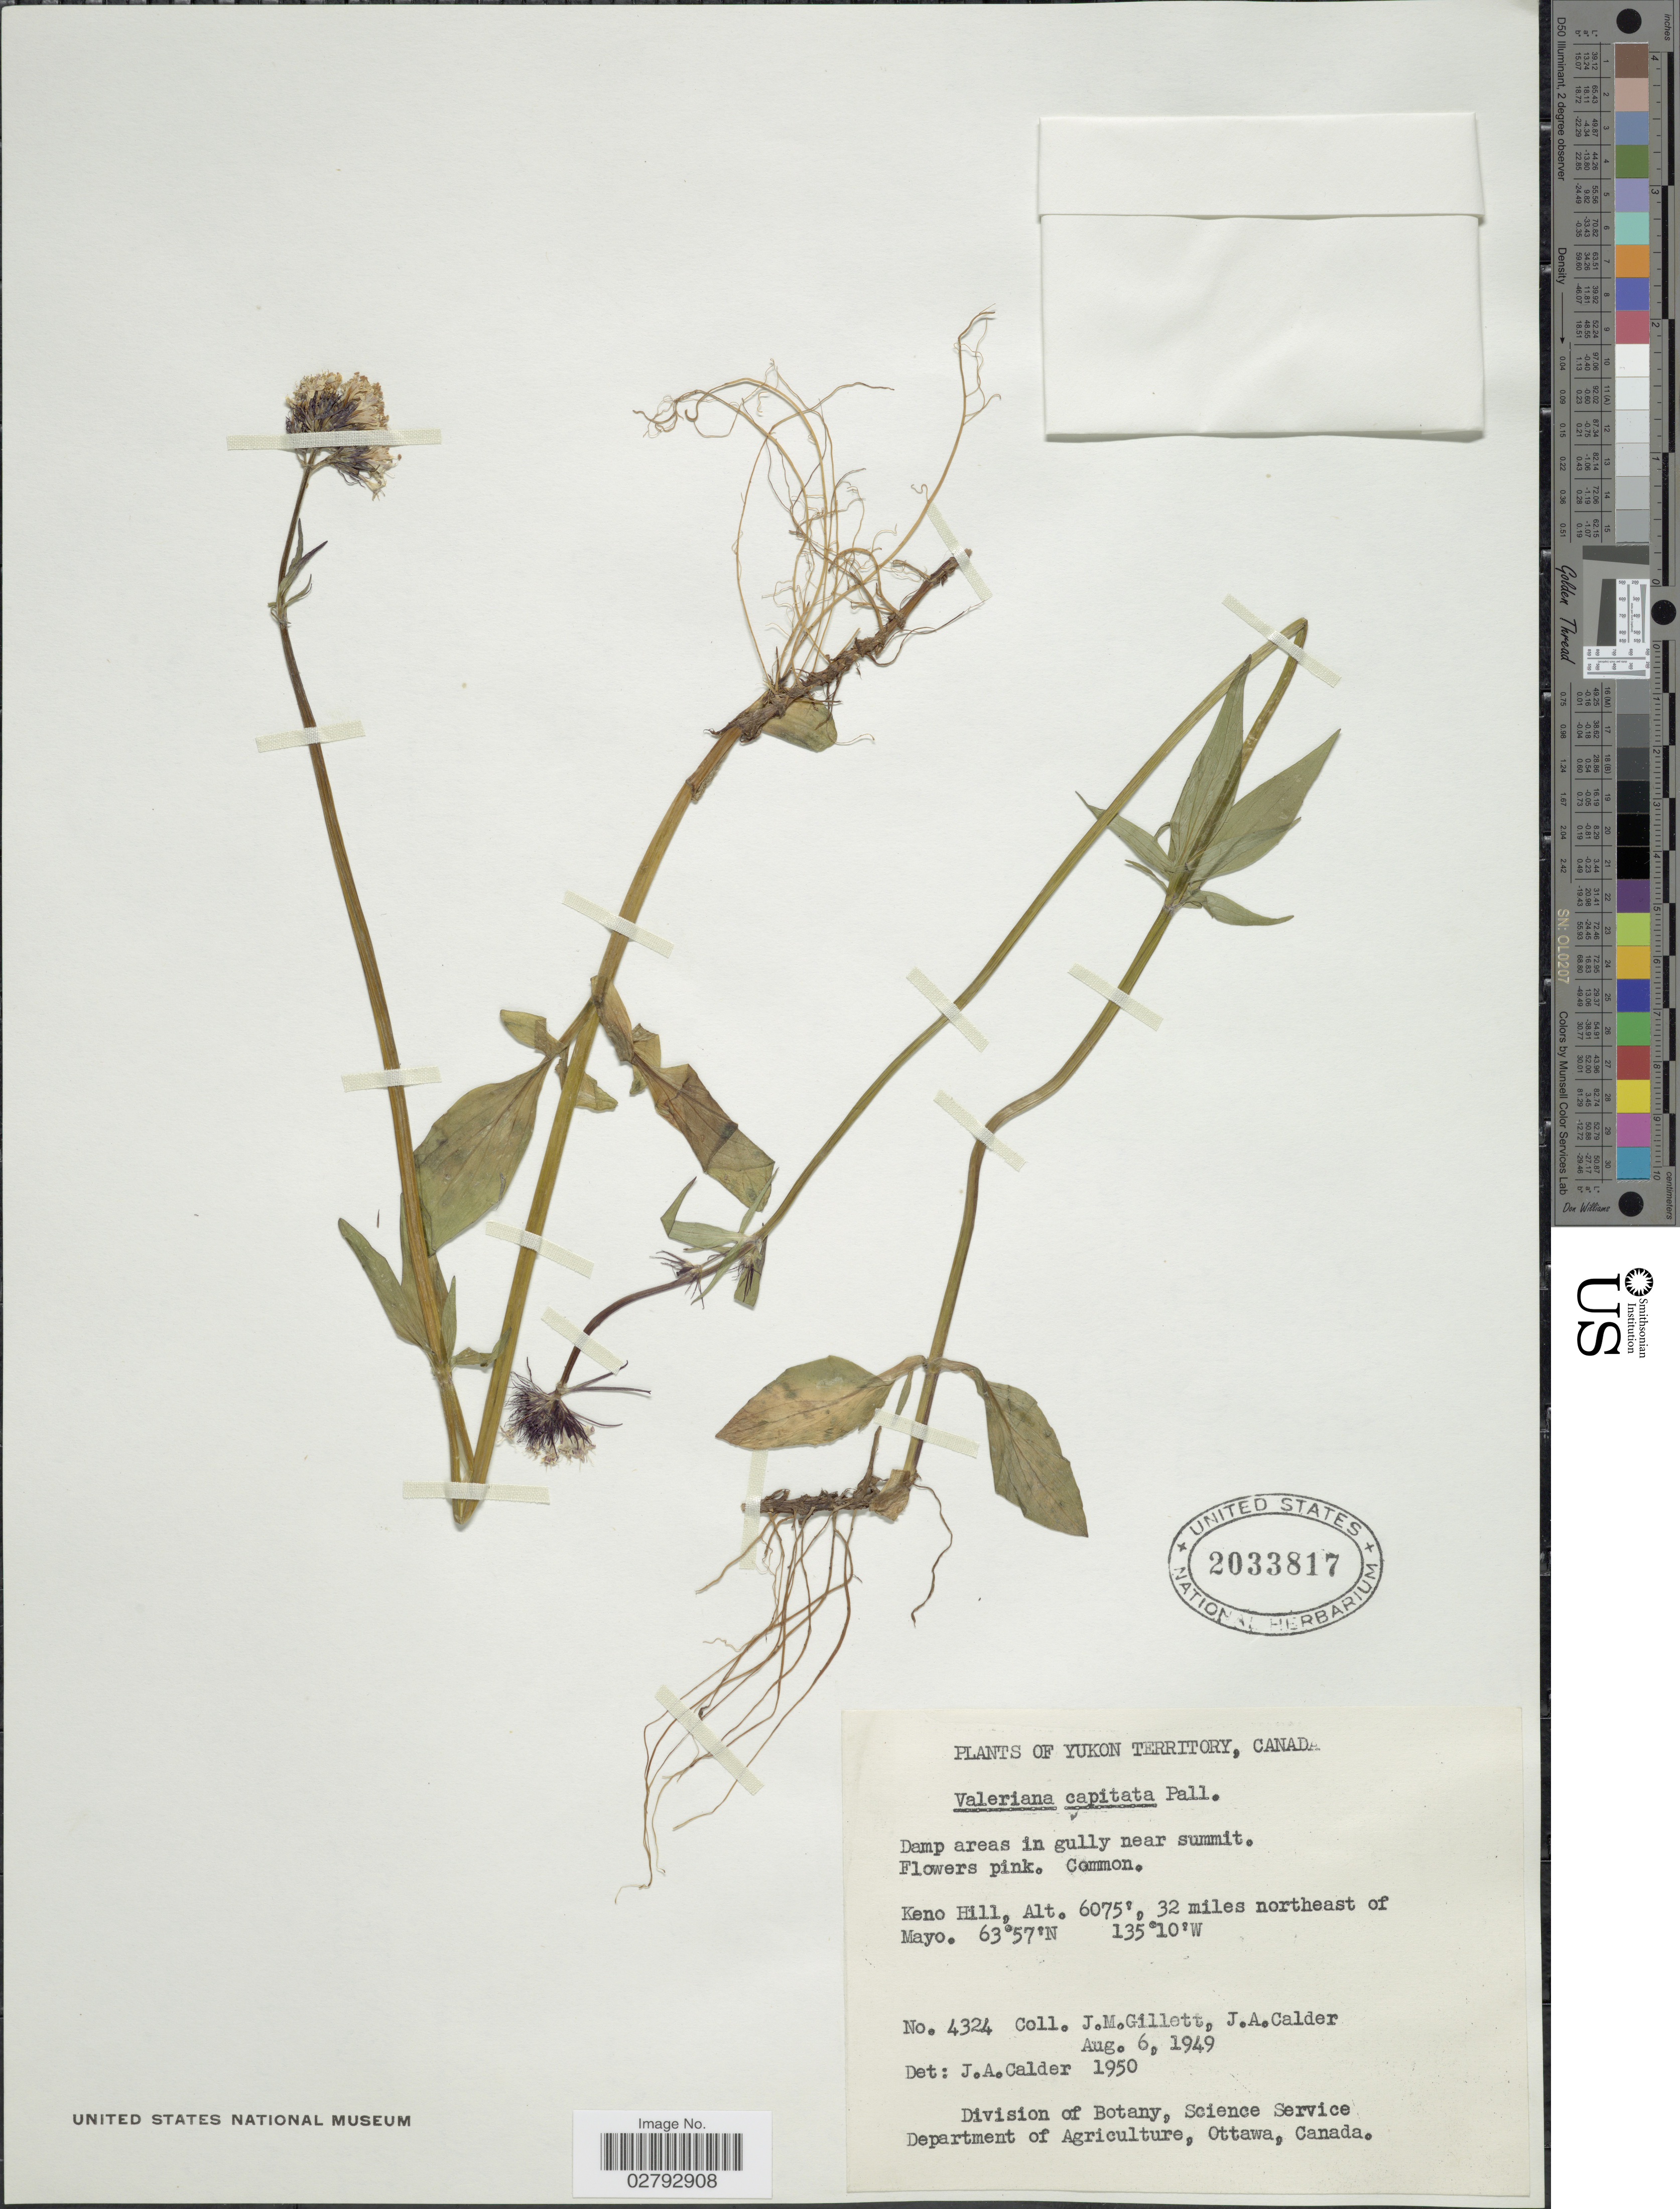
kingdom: Plantae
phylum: Tracheophyta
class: Magnoliopsida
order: Dipsacales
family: Caprifoliaceae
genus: Valeriana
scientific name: Valeriana capitata subsp. capitata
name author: Link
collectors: J. M. Gillett & J. A. Calder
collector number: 4324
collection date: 1949-08-06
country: Canada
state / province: Yukon Territory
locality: Keno Hill, 32 miles northeast of Mayo.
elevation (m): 1852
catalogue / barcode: US 2033817